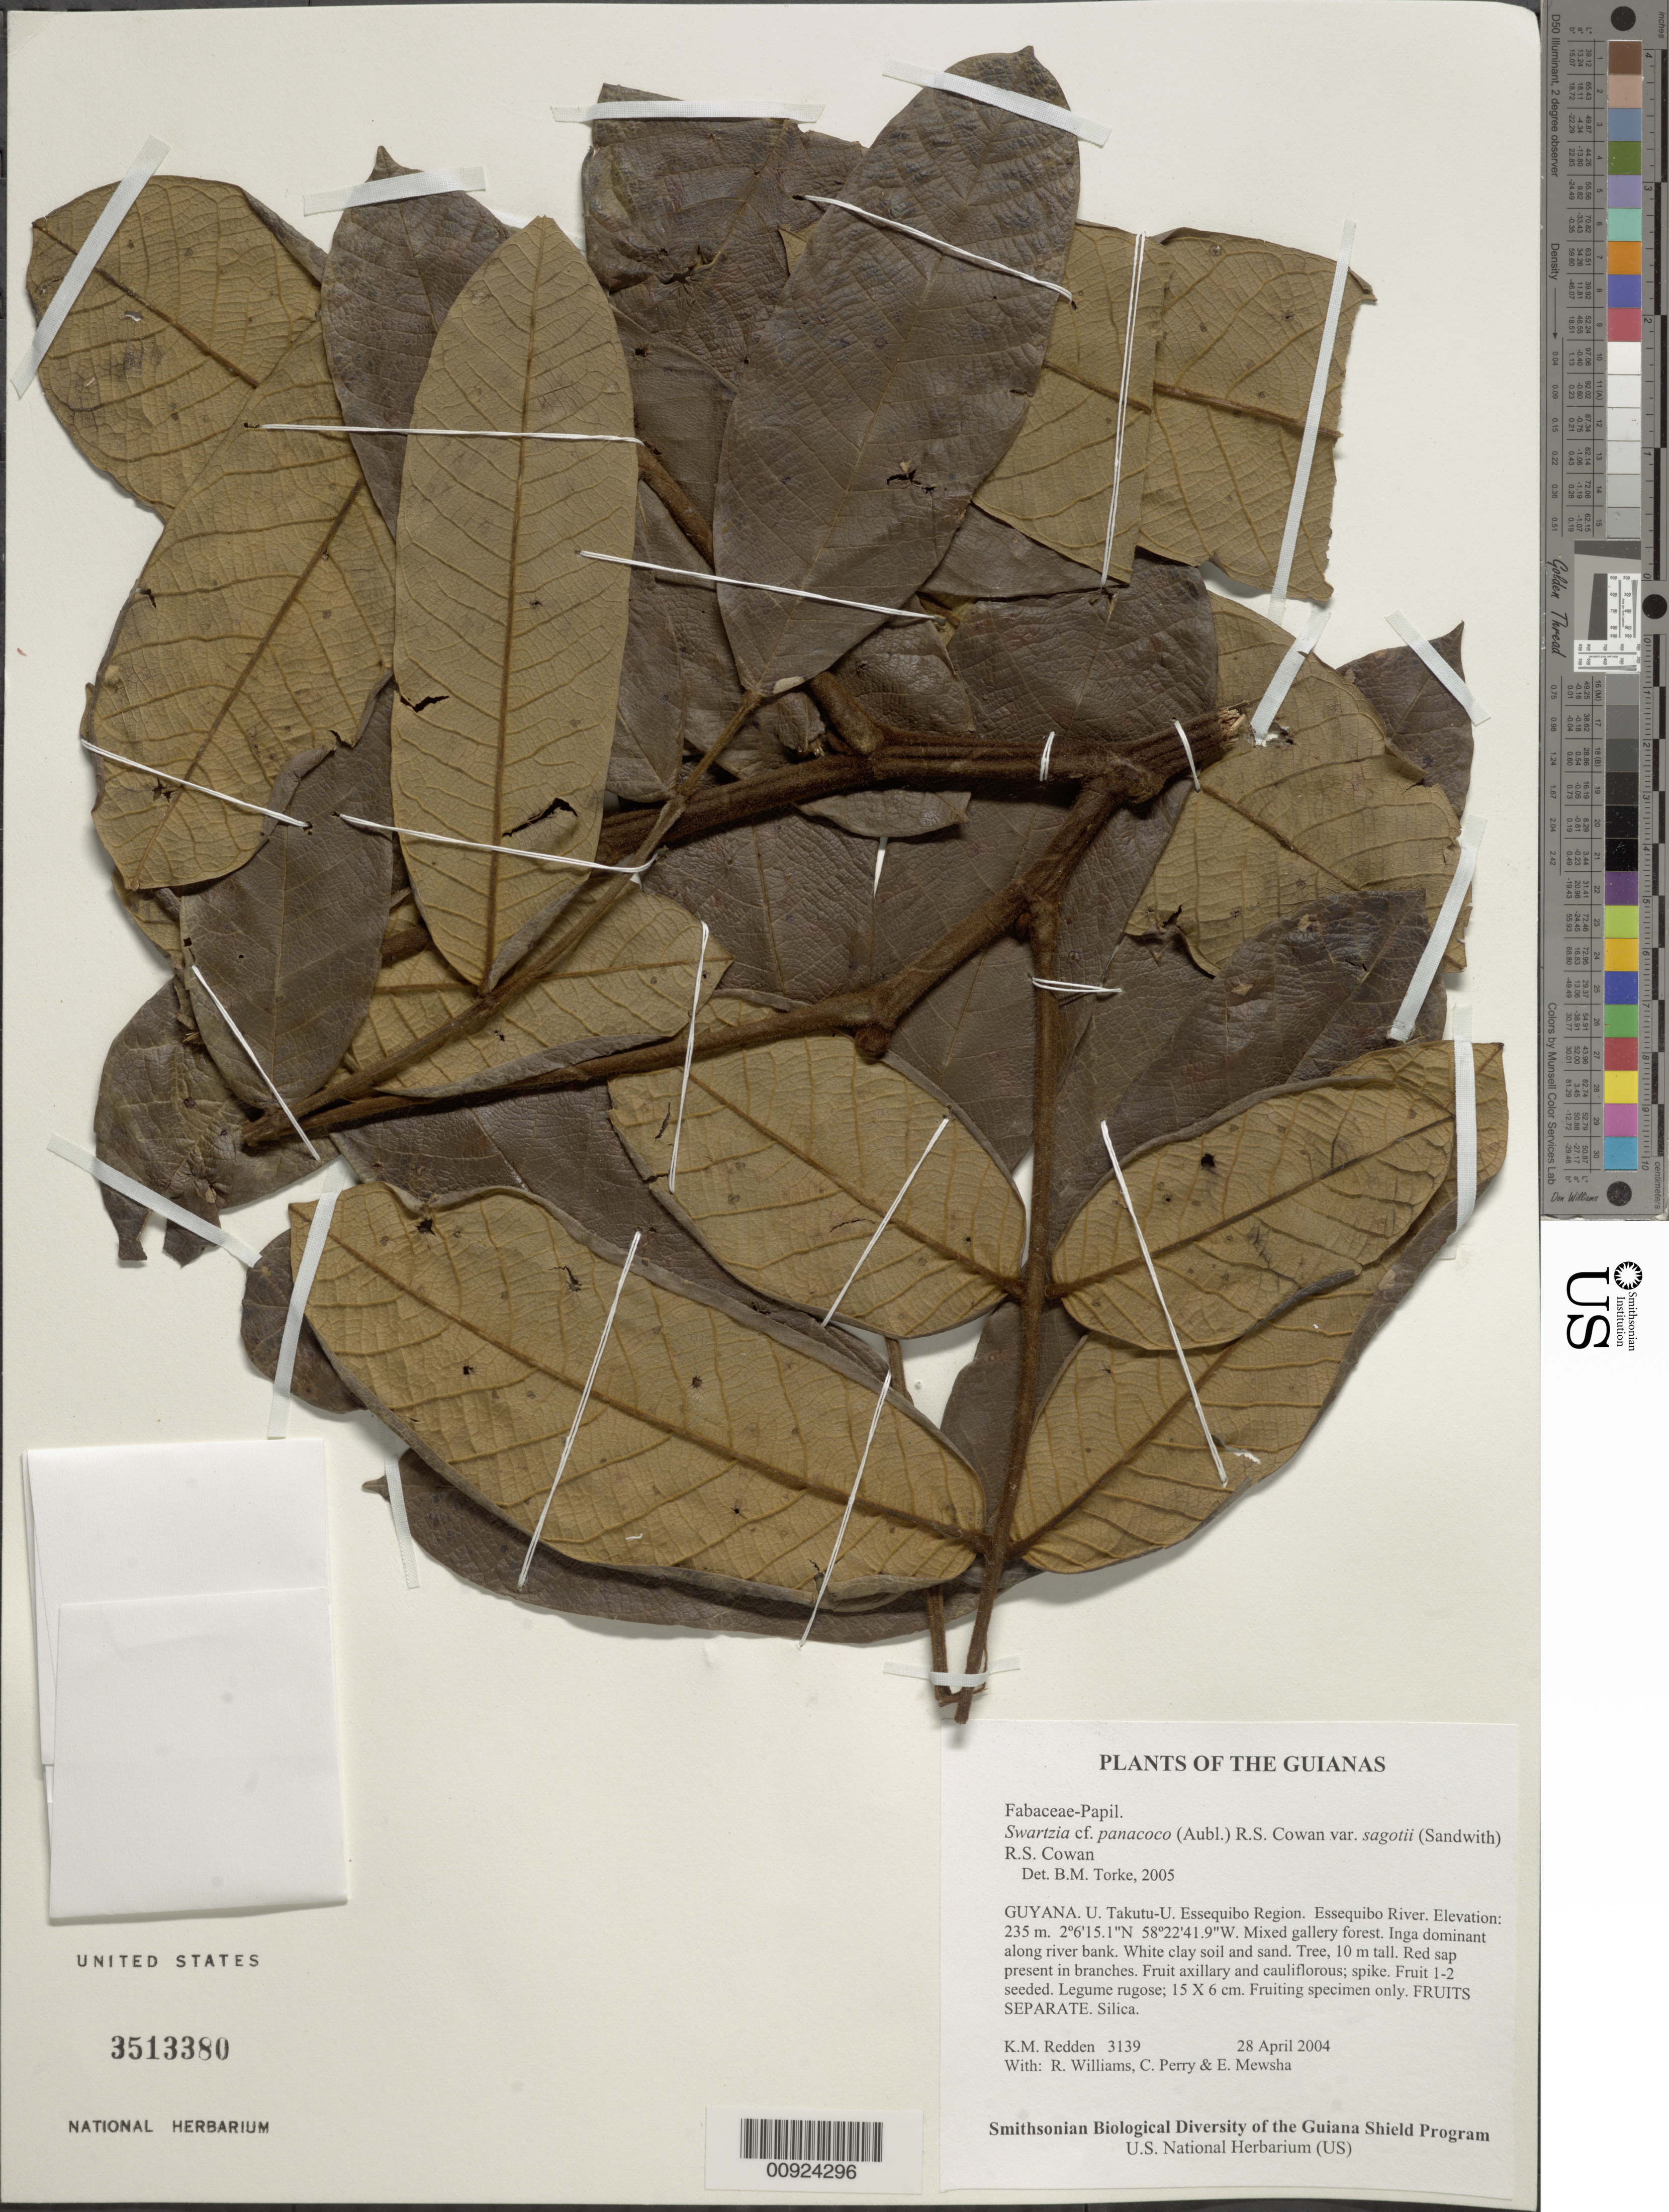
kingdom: Plantae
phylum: Tracheophyta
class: Magnoliopsida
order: Fabales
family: Fabaceae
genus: Swartzia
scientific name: Swartzia panacoco var. sagotii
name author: (Sandwith) R.S. Cowan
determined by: Torke, B. M., (MO)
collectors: K. M. Redden, R. Williams, C. Perry & E. Mewsha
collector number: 3139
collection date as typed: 28 April 2004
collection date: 2004-04-28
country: Guyana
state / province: U. Takutu-U. Essequibo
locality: Essequibo River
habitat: Mixed gallery forest. Inga dominant along river bank. White clay soil and sand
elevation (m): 235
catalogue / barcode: US 3513380